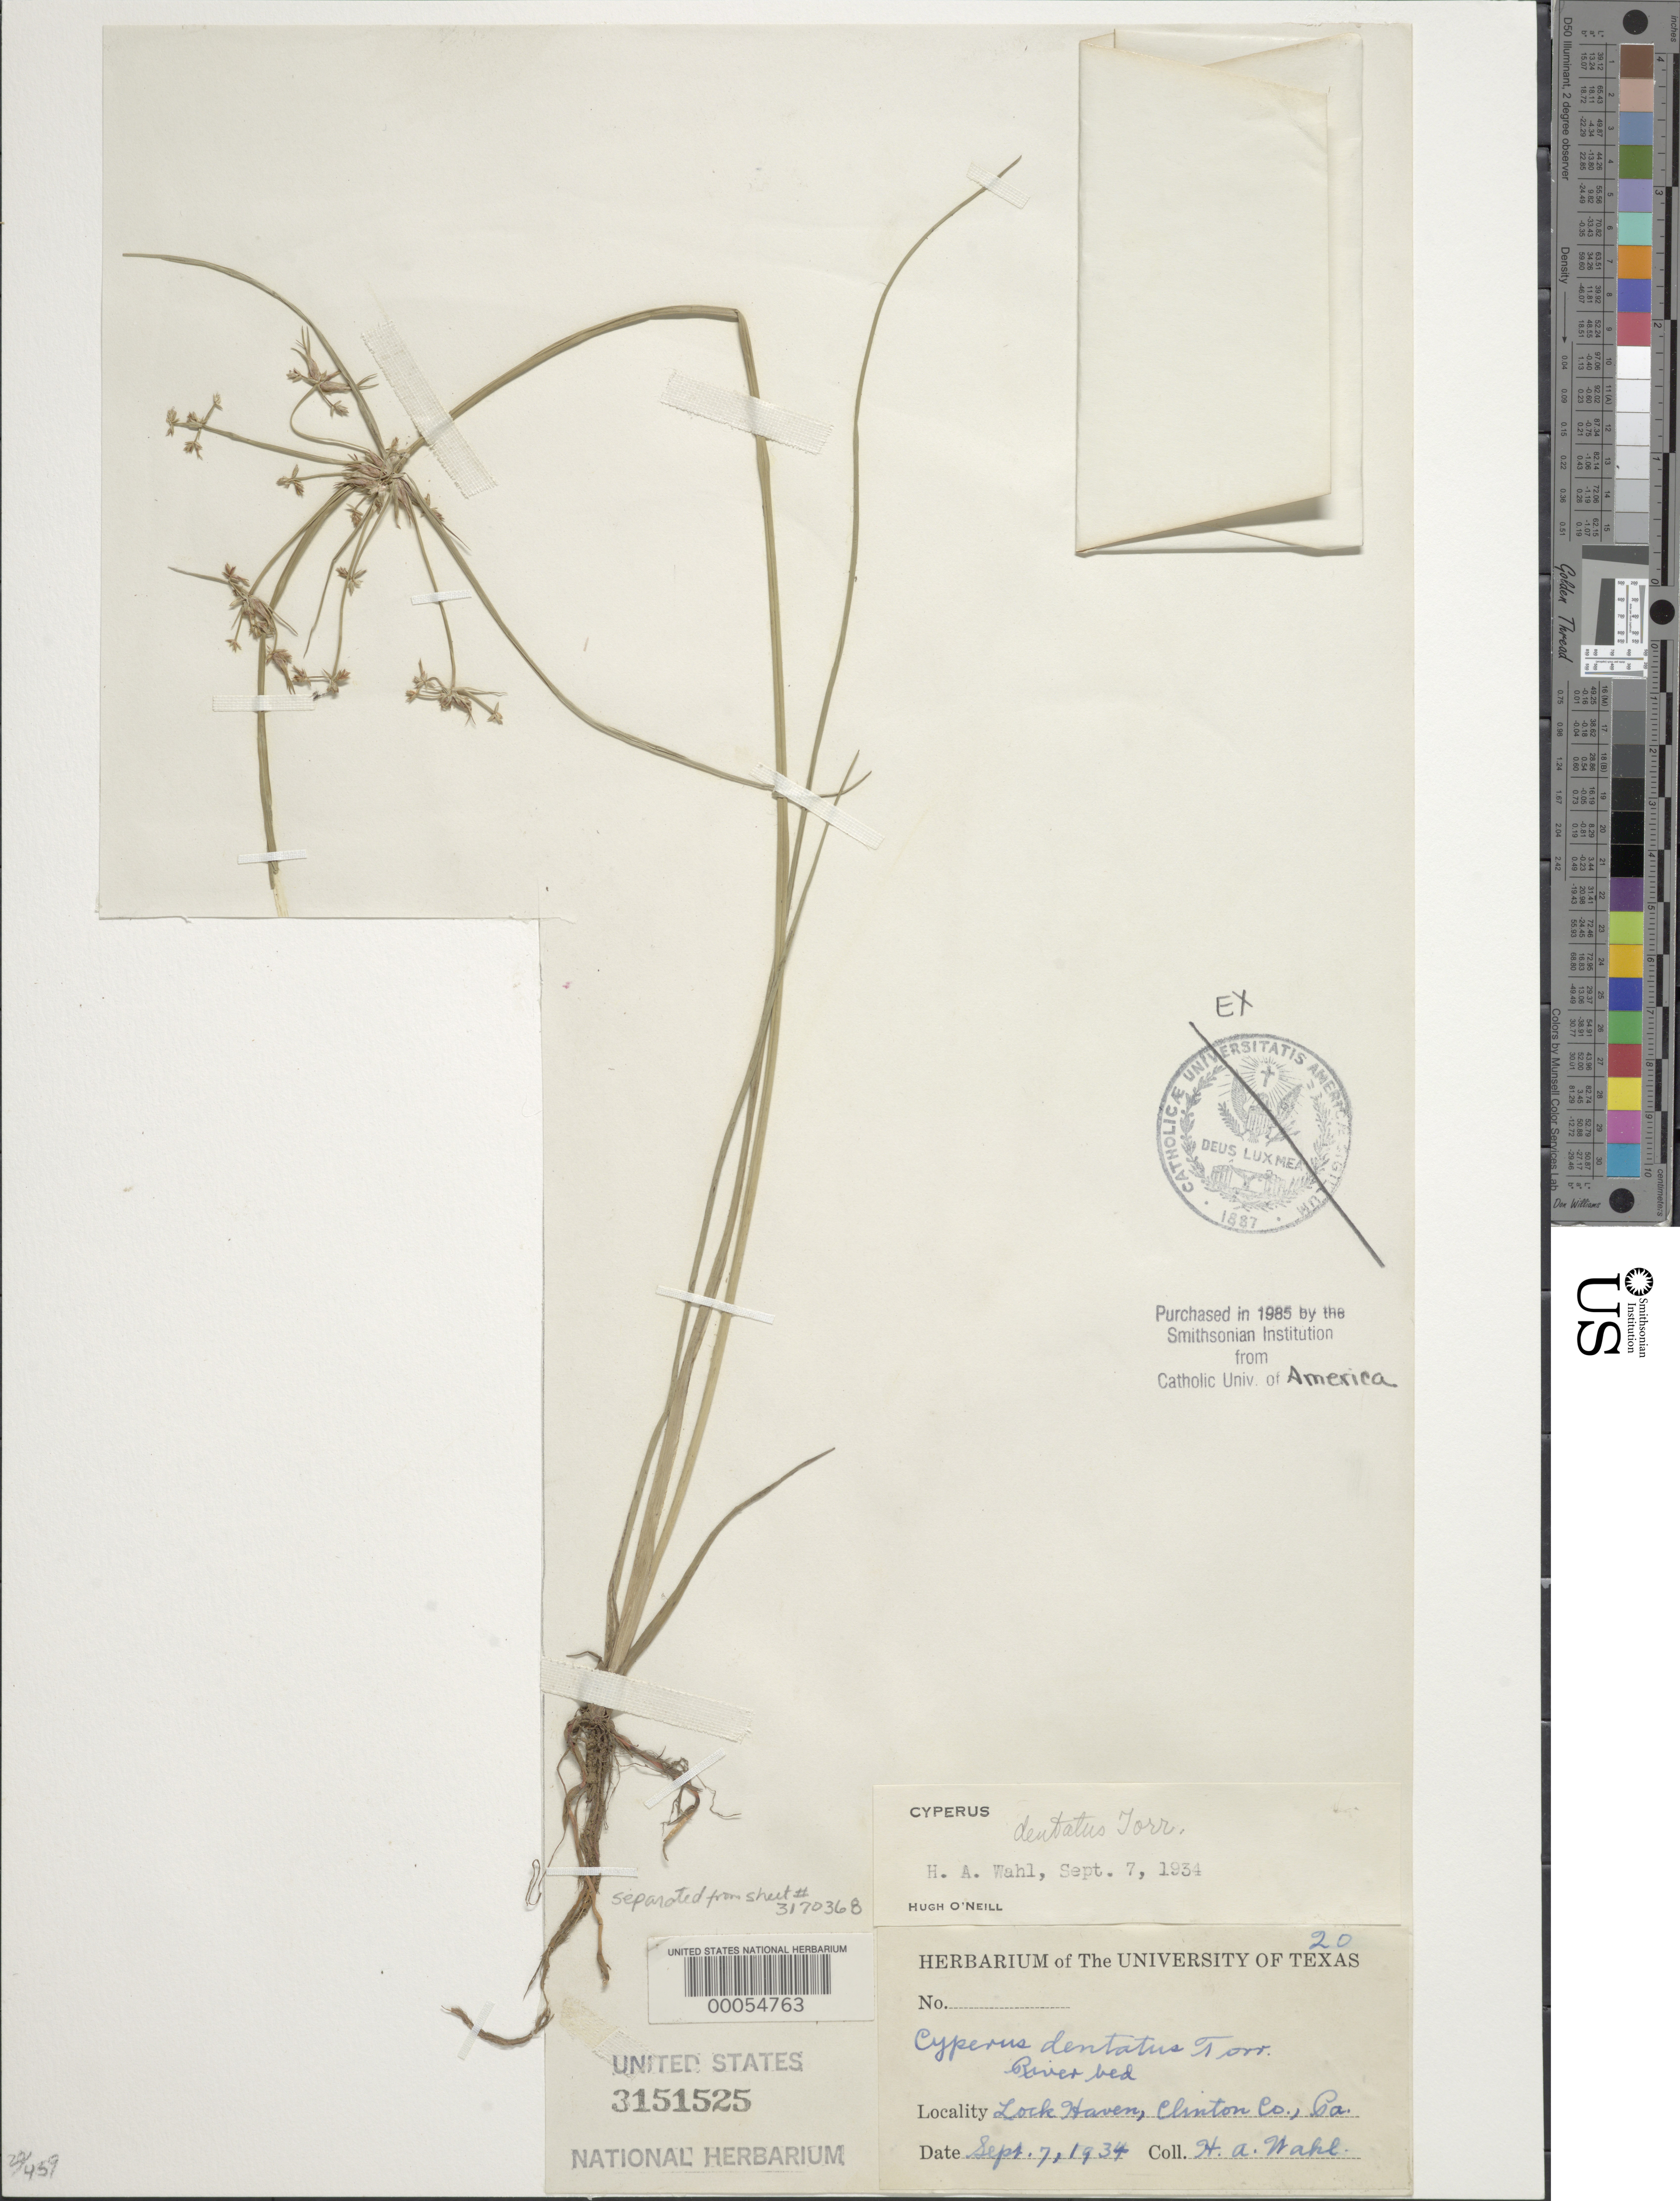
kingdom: Plantae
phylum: Tracheophyta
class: Liliopsida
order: Poales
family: Cyperaceae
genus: Cyperus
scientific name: Cyperus dentatus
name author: Torr.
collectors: H. A. Wahl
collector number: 20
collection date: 1934-09-07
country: United States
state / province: Pennsylvania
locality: Lock Haven, Clinton Co.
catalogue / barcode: US 3151525